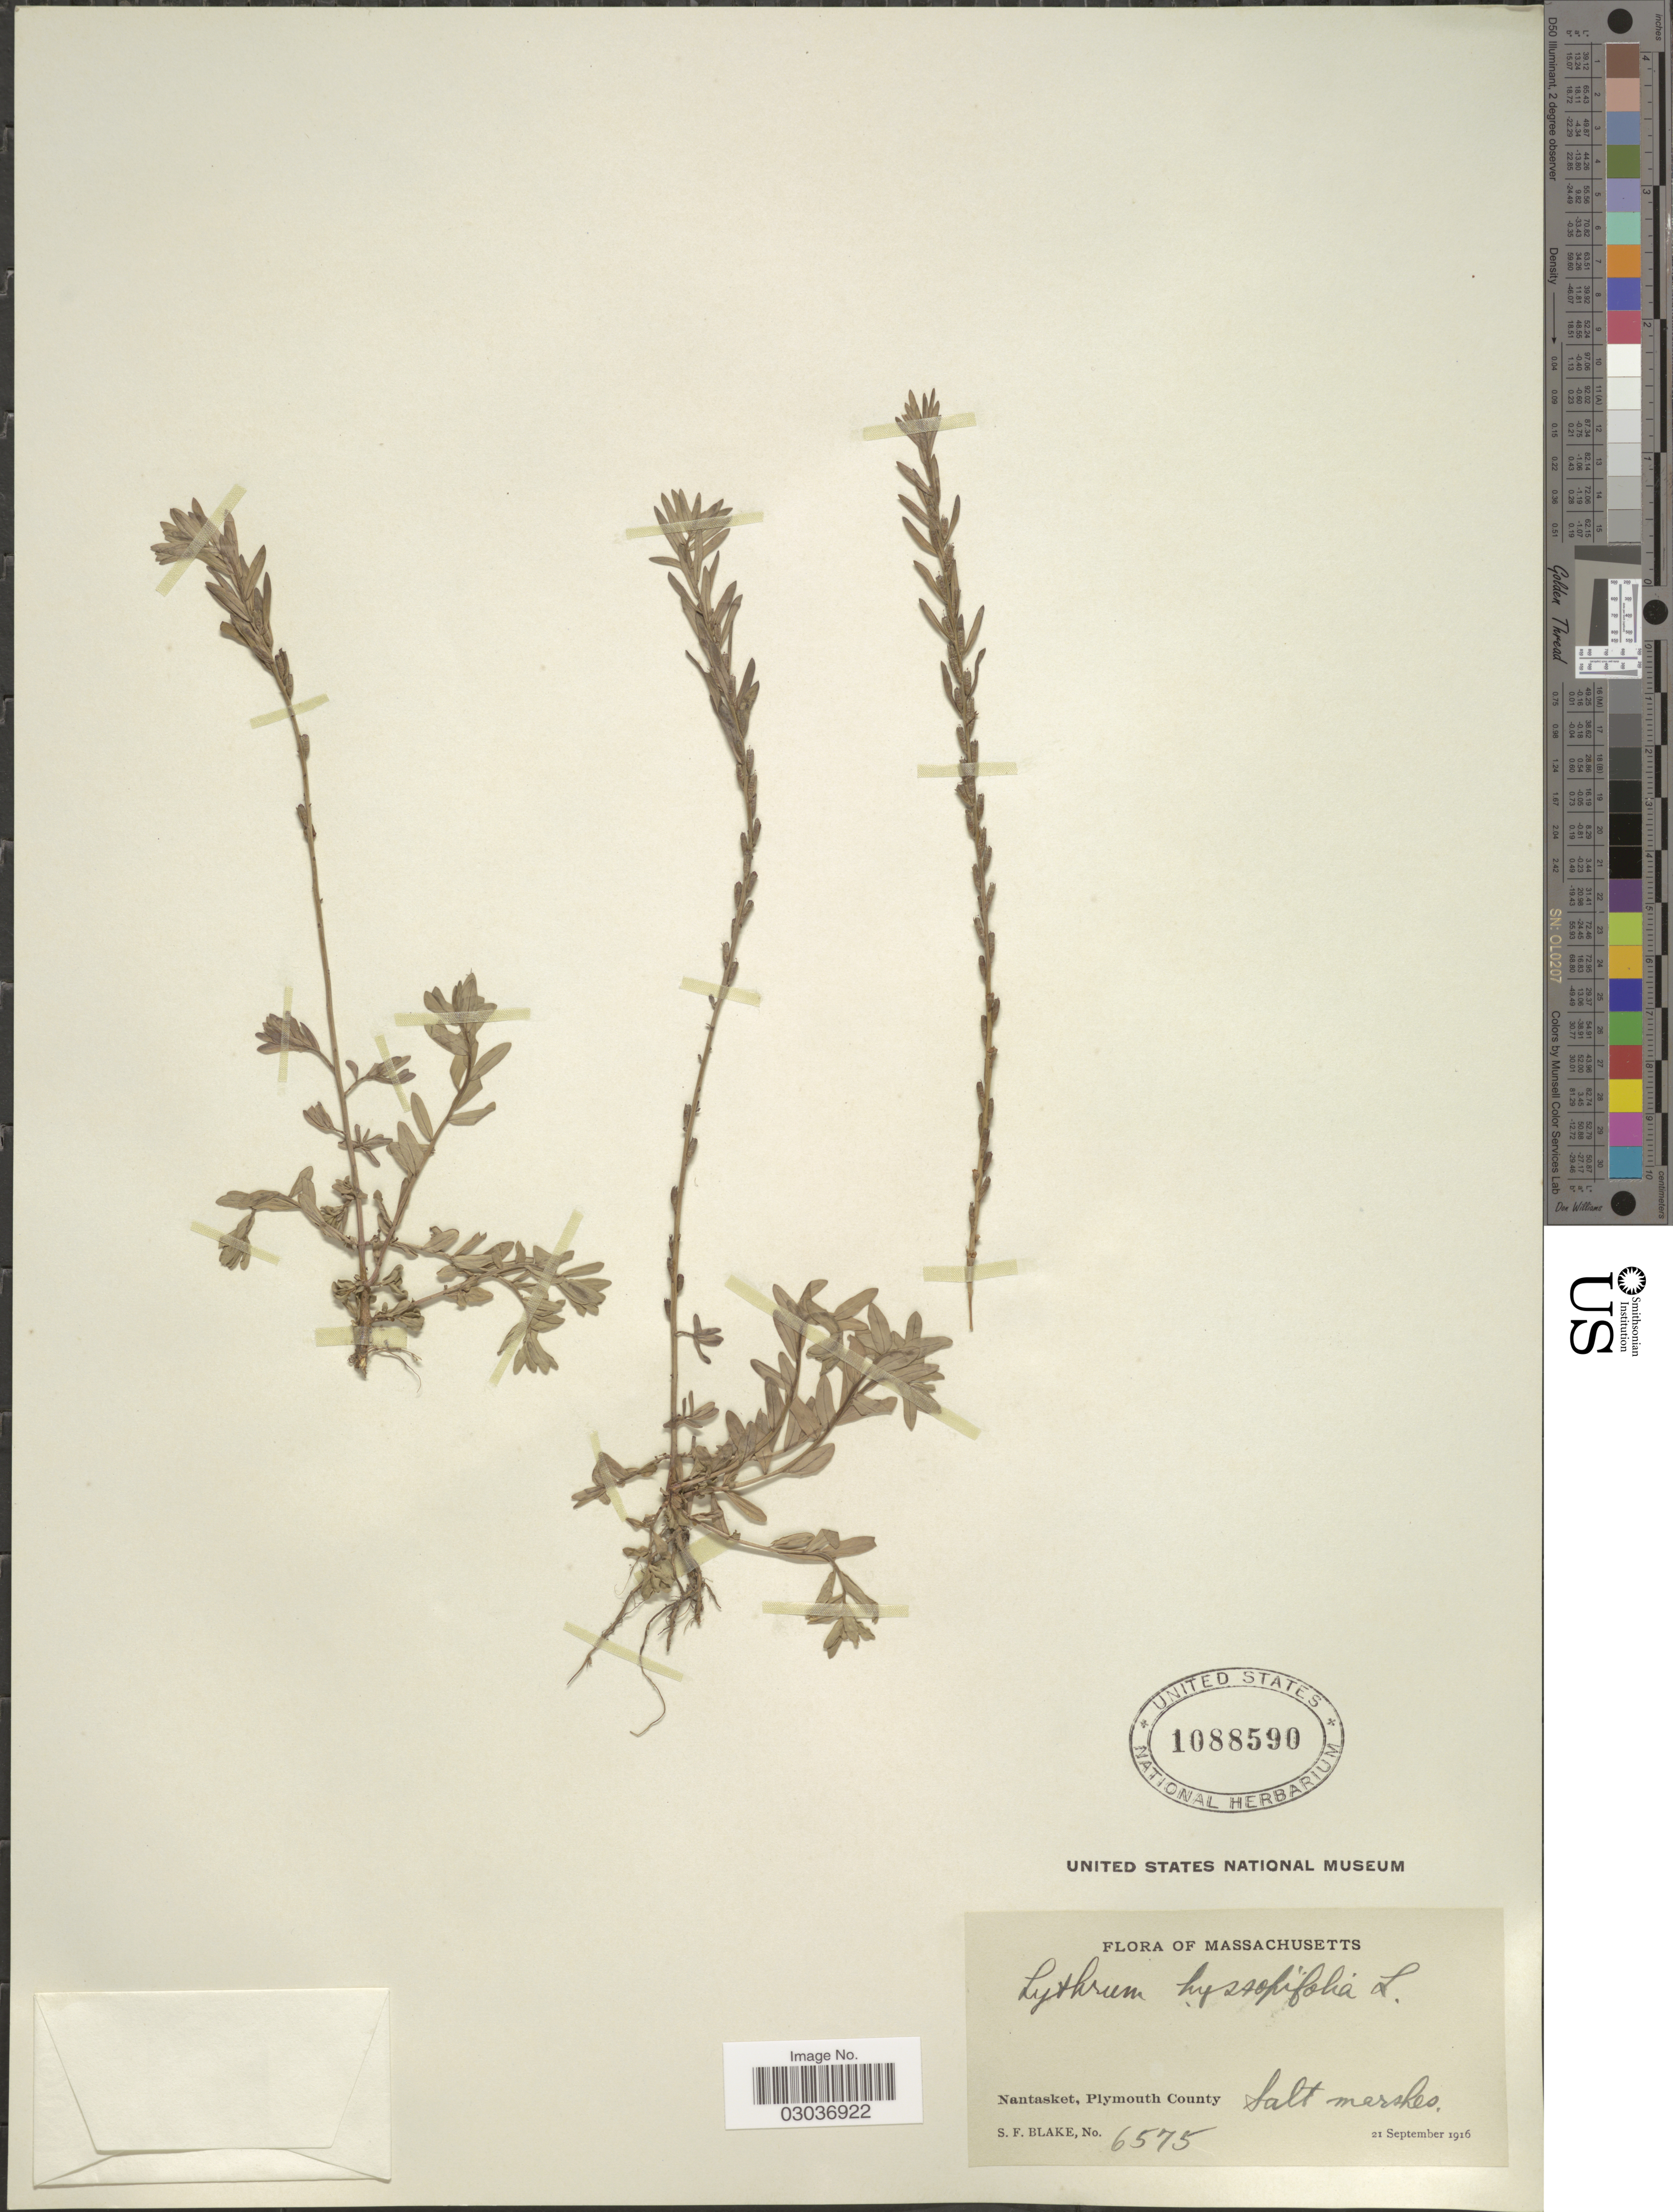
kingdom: Plantae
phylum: Tracheophyta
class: Magnoliopsida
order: Myrtales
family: Lythraceae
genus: Lythrum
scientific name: Lythrum hyssopifolia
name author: L.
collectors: S. Blake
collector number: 6575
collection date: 1916-09-21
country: United States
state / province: Massachusetts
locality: Nantasket, Plymouth County.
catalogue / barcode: US 1088590